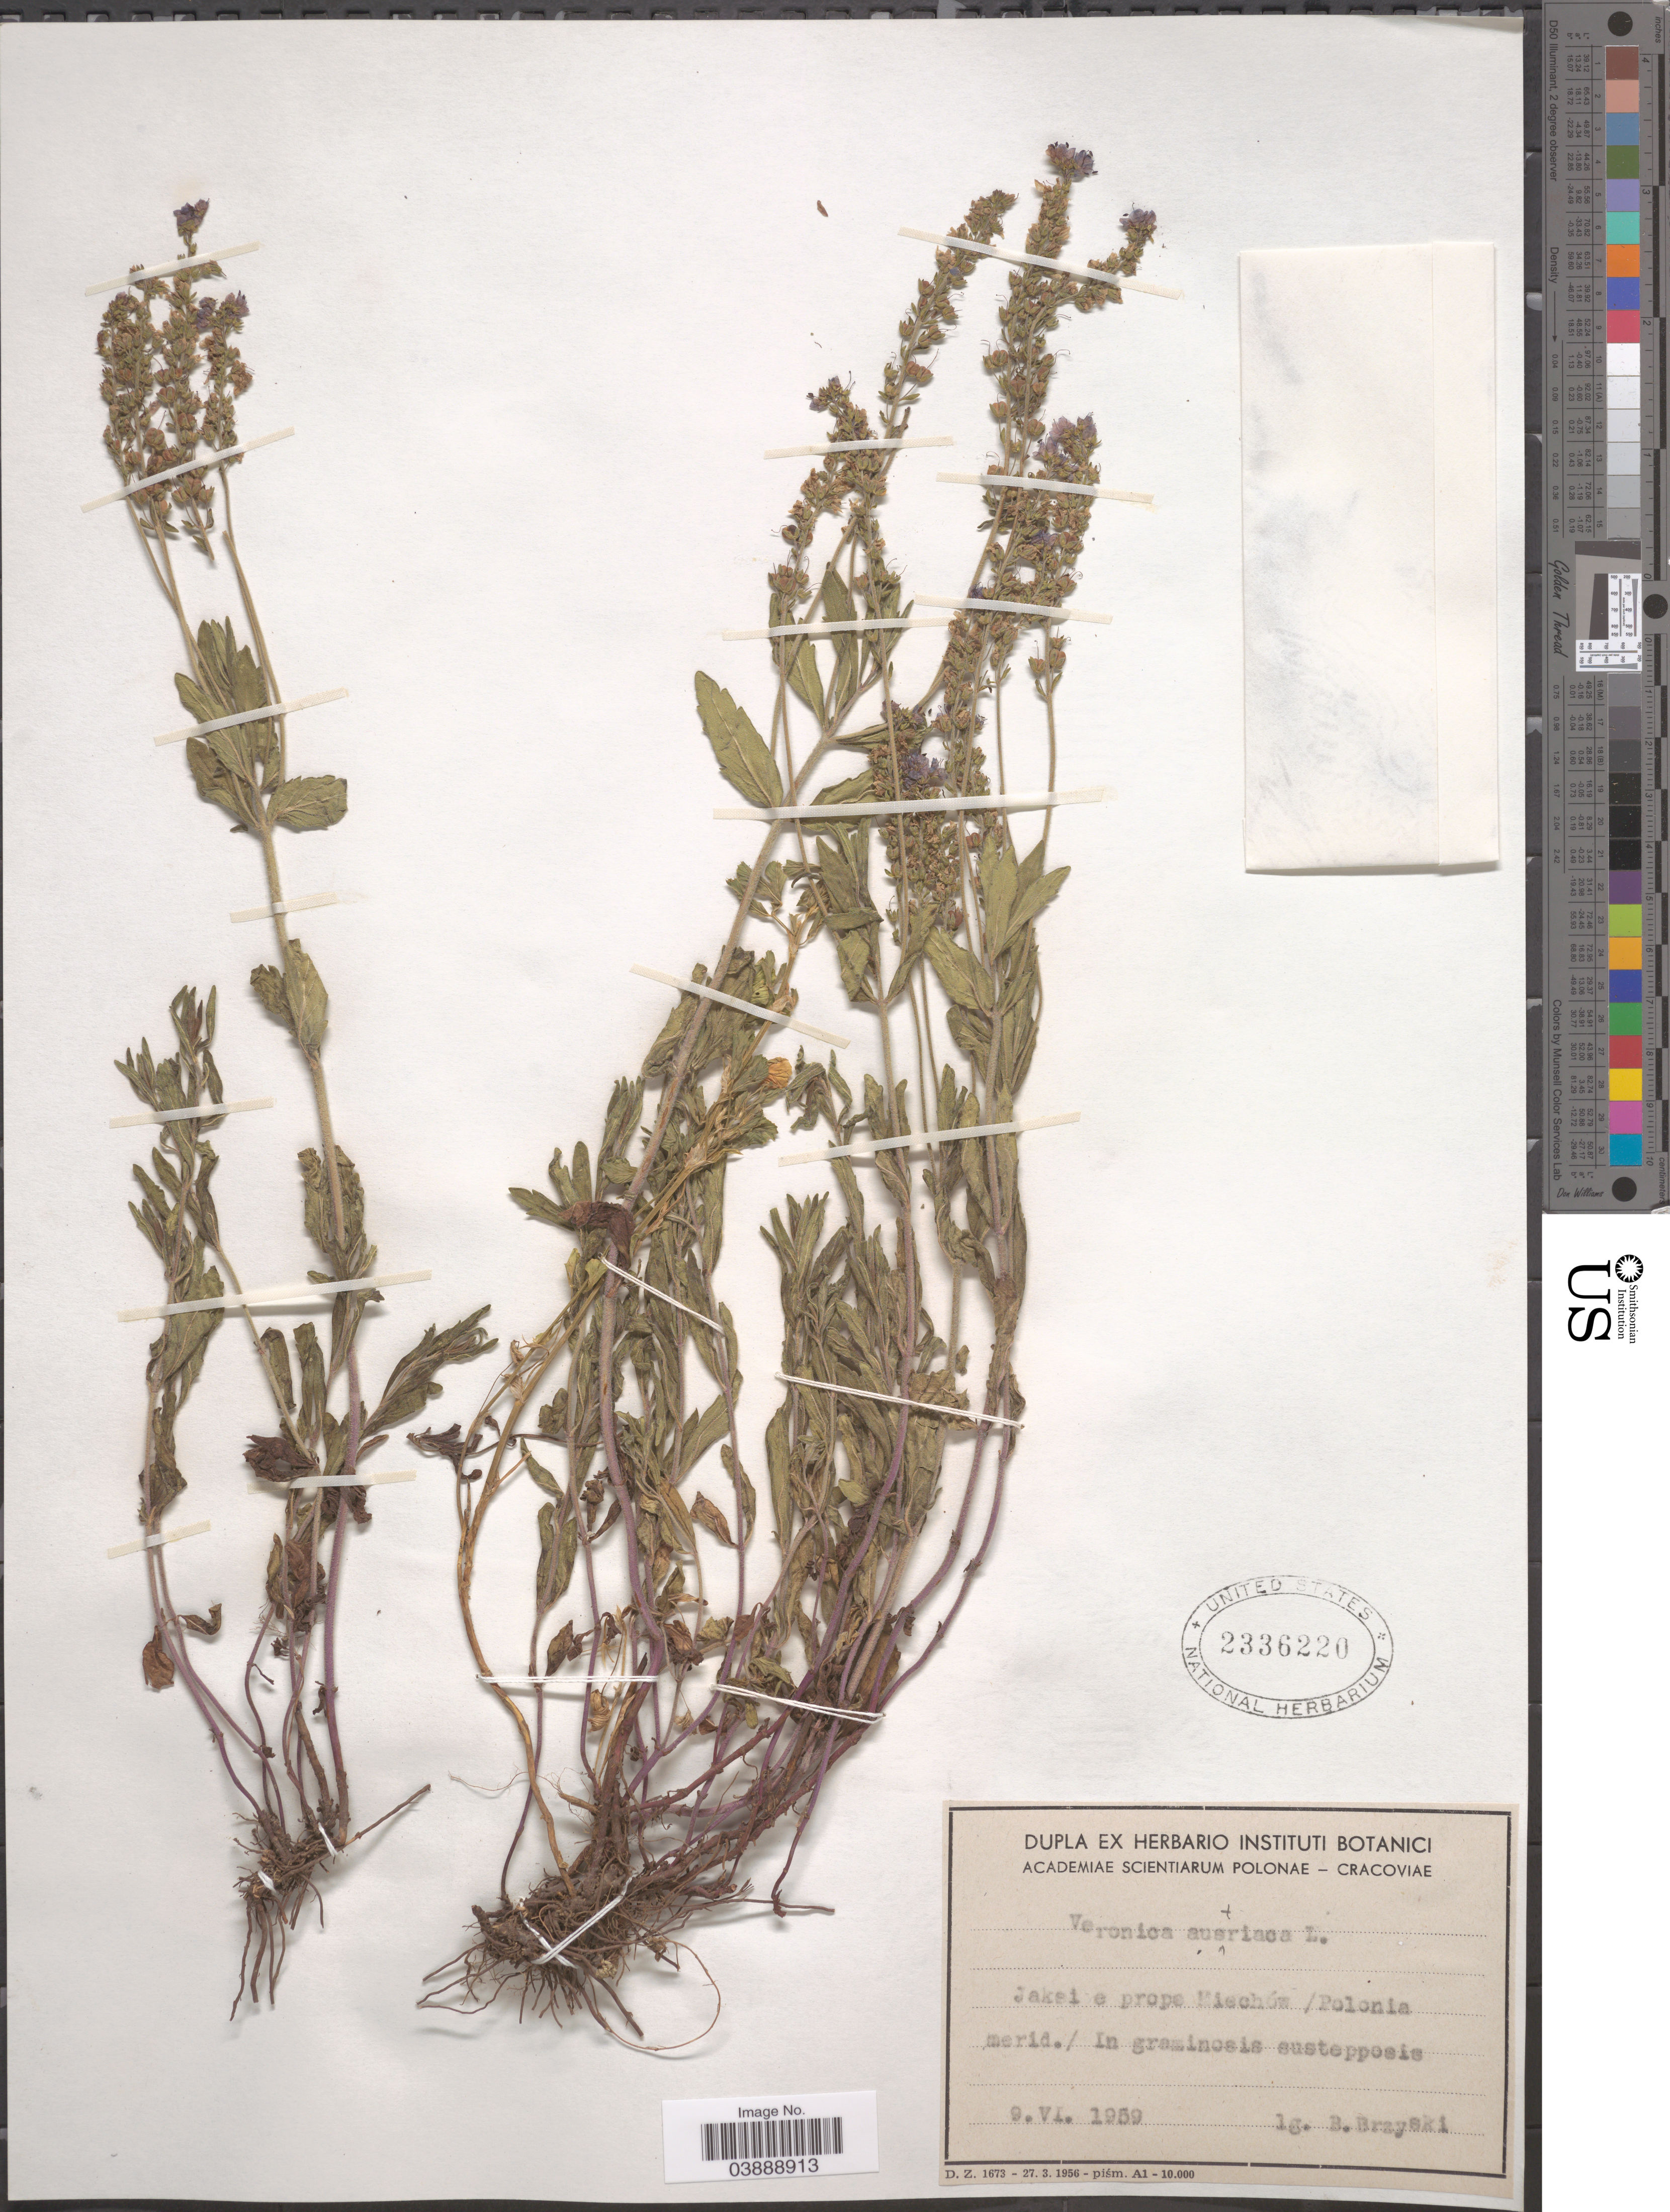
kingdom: Plantae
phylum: Tracheophyta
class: Magnoliopsida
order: Lamiales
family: Plantaginaceae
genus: Veronica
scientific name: Veronica austriaca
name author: L.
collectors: B. Brzyski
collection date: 1959-06-09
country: Poland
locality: Jakei e prope Miechów / Polonia merid.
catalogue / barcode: US 2336220